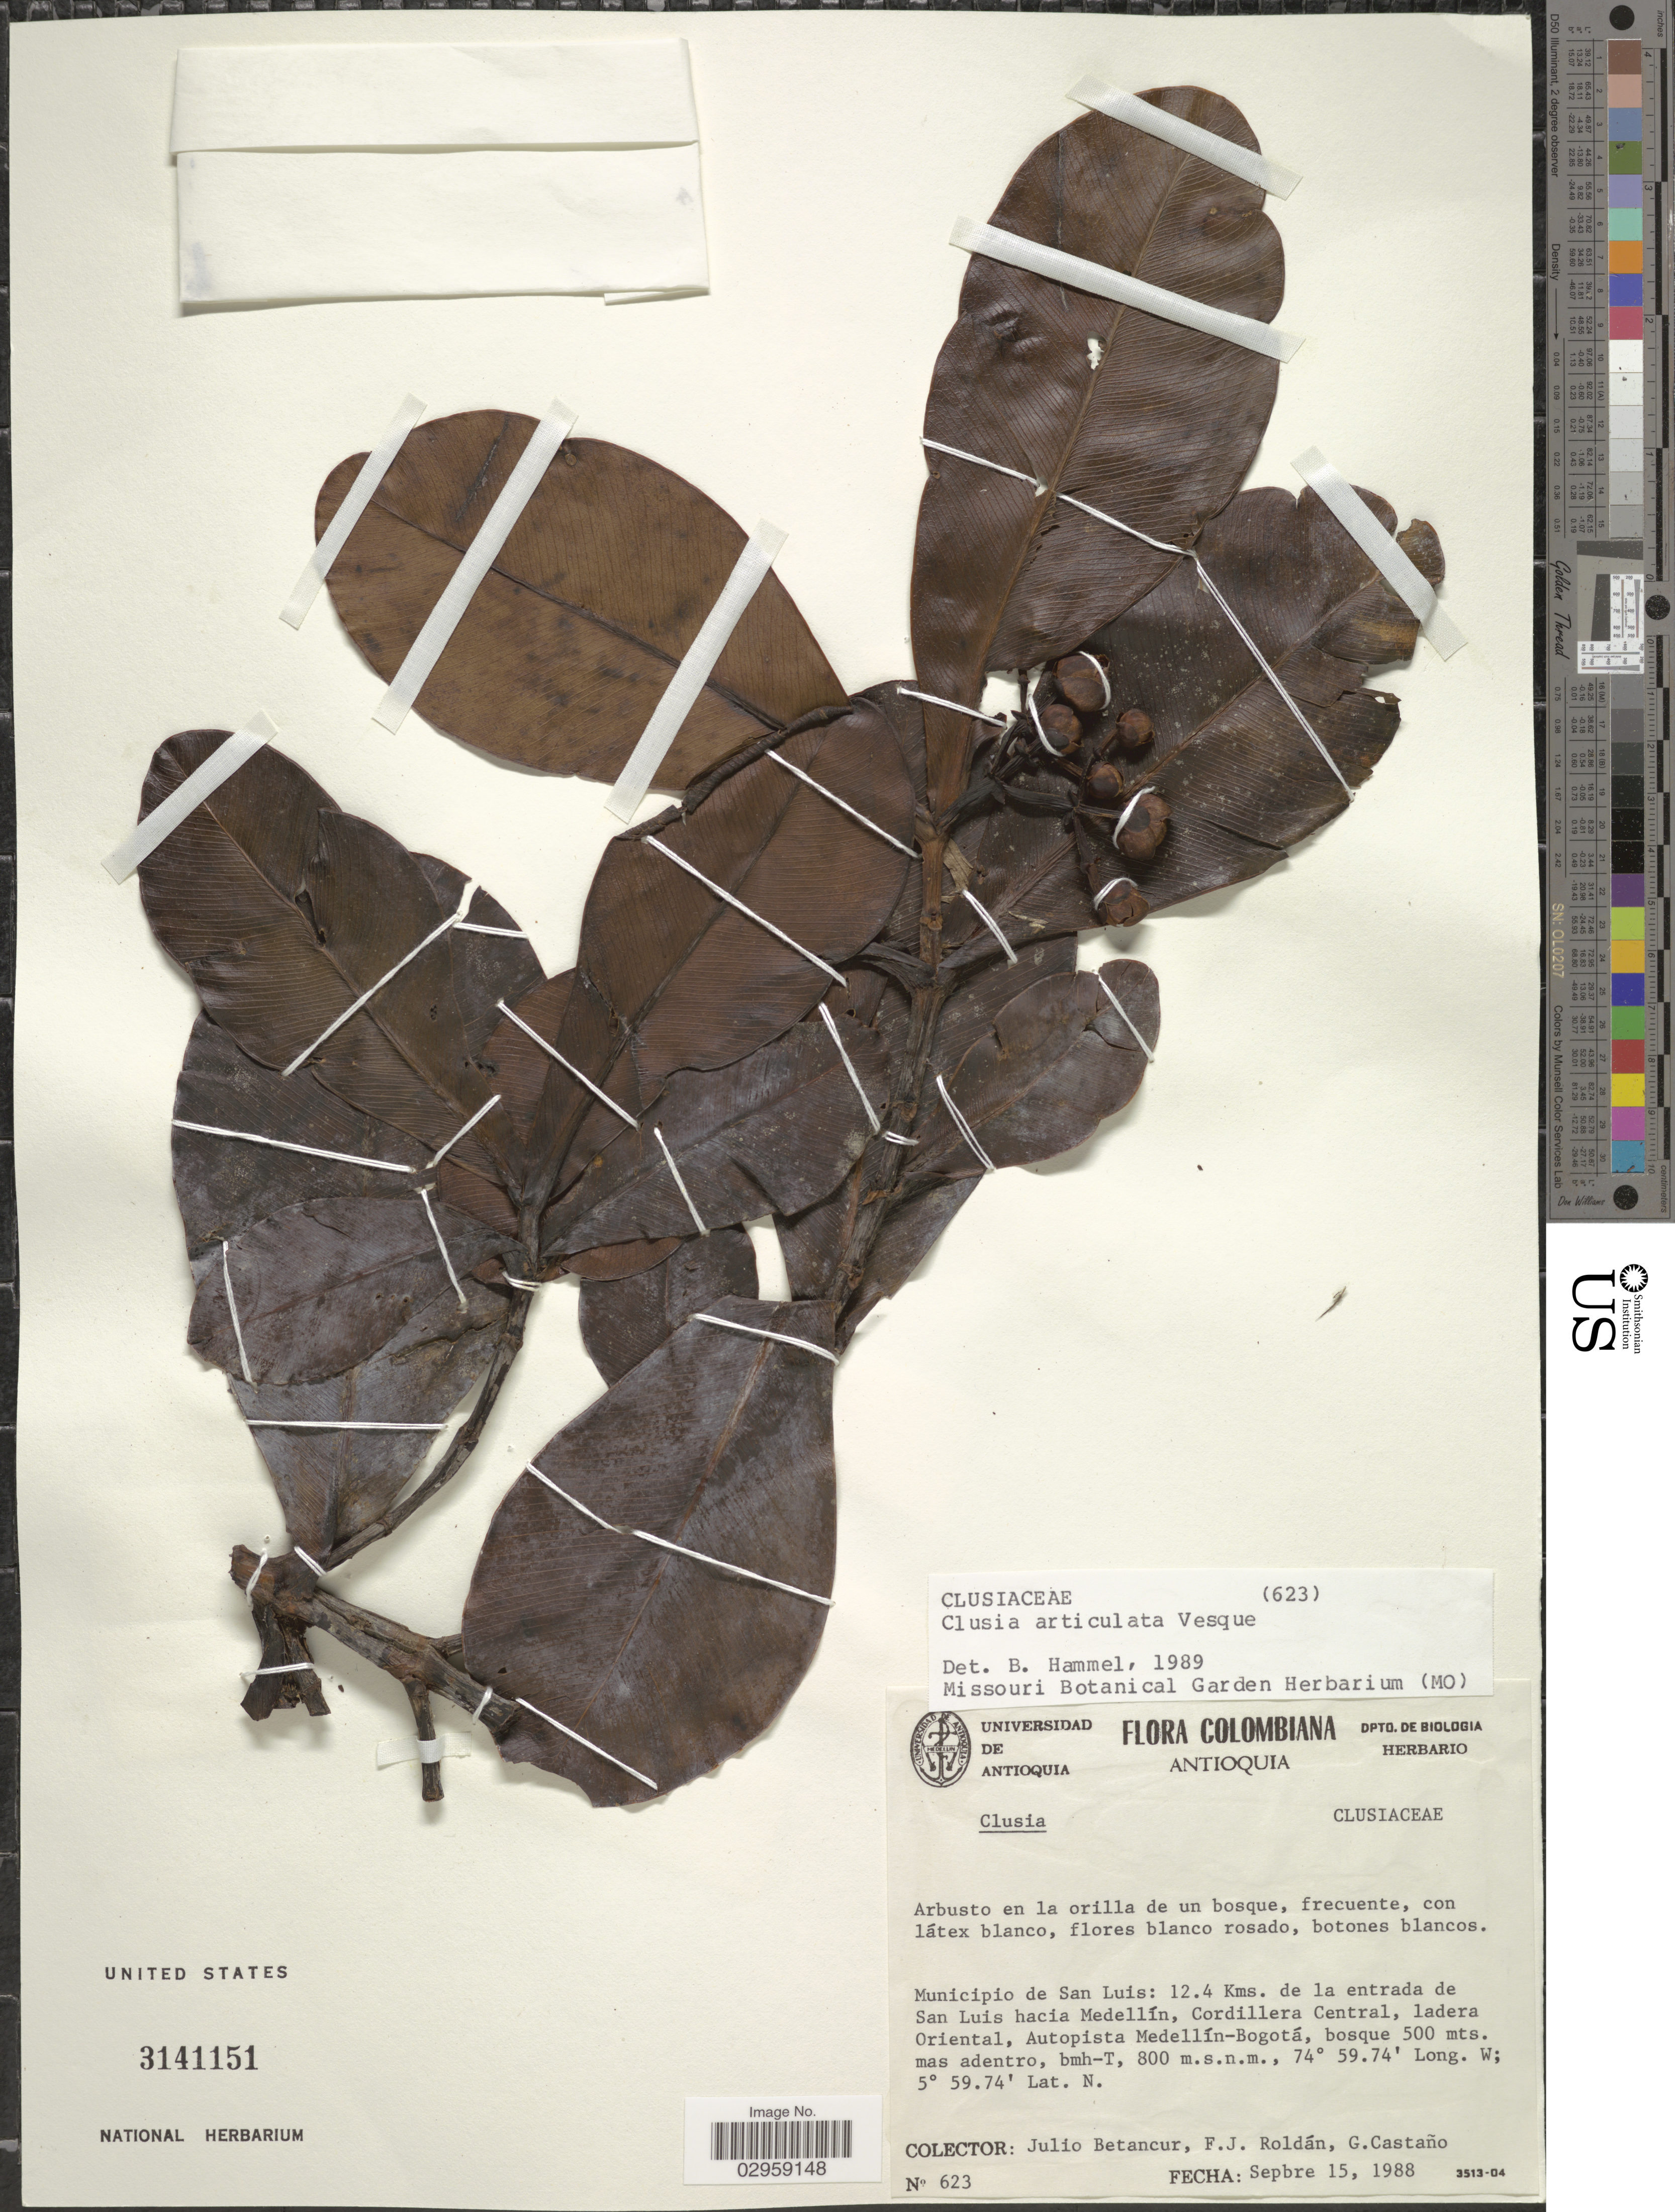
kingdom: Plantae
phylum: Tracheophyta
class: Magnoliopsida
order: Malpighiales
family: Clusiaceae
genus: Clusia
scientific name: Clusia articulata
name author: Vesque in A. DC.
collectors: J. Betancur, F. J. Roldán & G. Castano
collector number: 623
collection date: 1988-09-15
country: Colombia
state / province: Antioquia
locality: Municipio de San Luis: 12.4 Kms. de la entrada de San Luis hacia Medellín, Cordillera Central, ladera Oriental, Autopista Medellín-Bogotá, bosque 500mts. mas adentro, bmh-T.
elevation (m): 800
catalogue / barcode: US 3141151